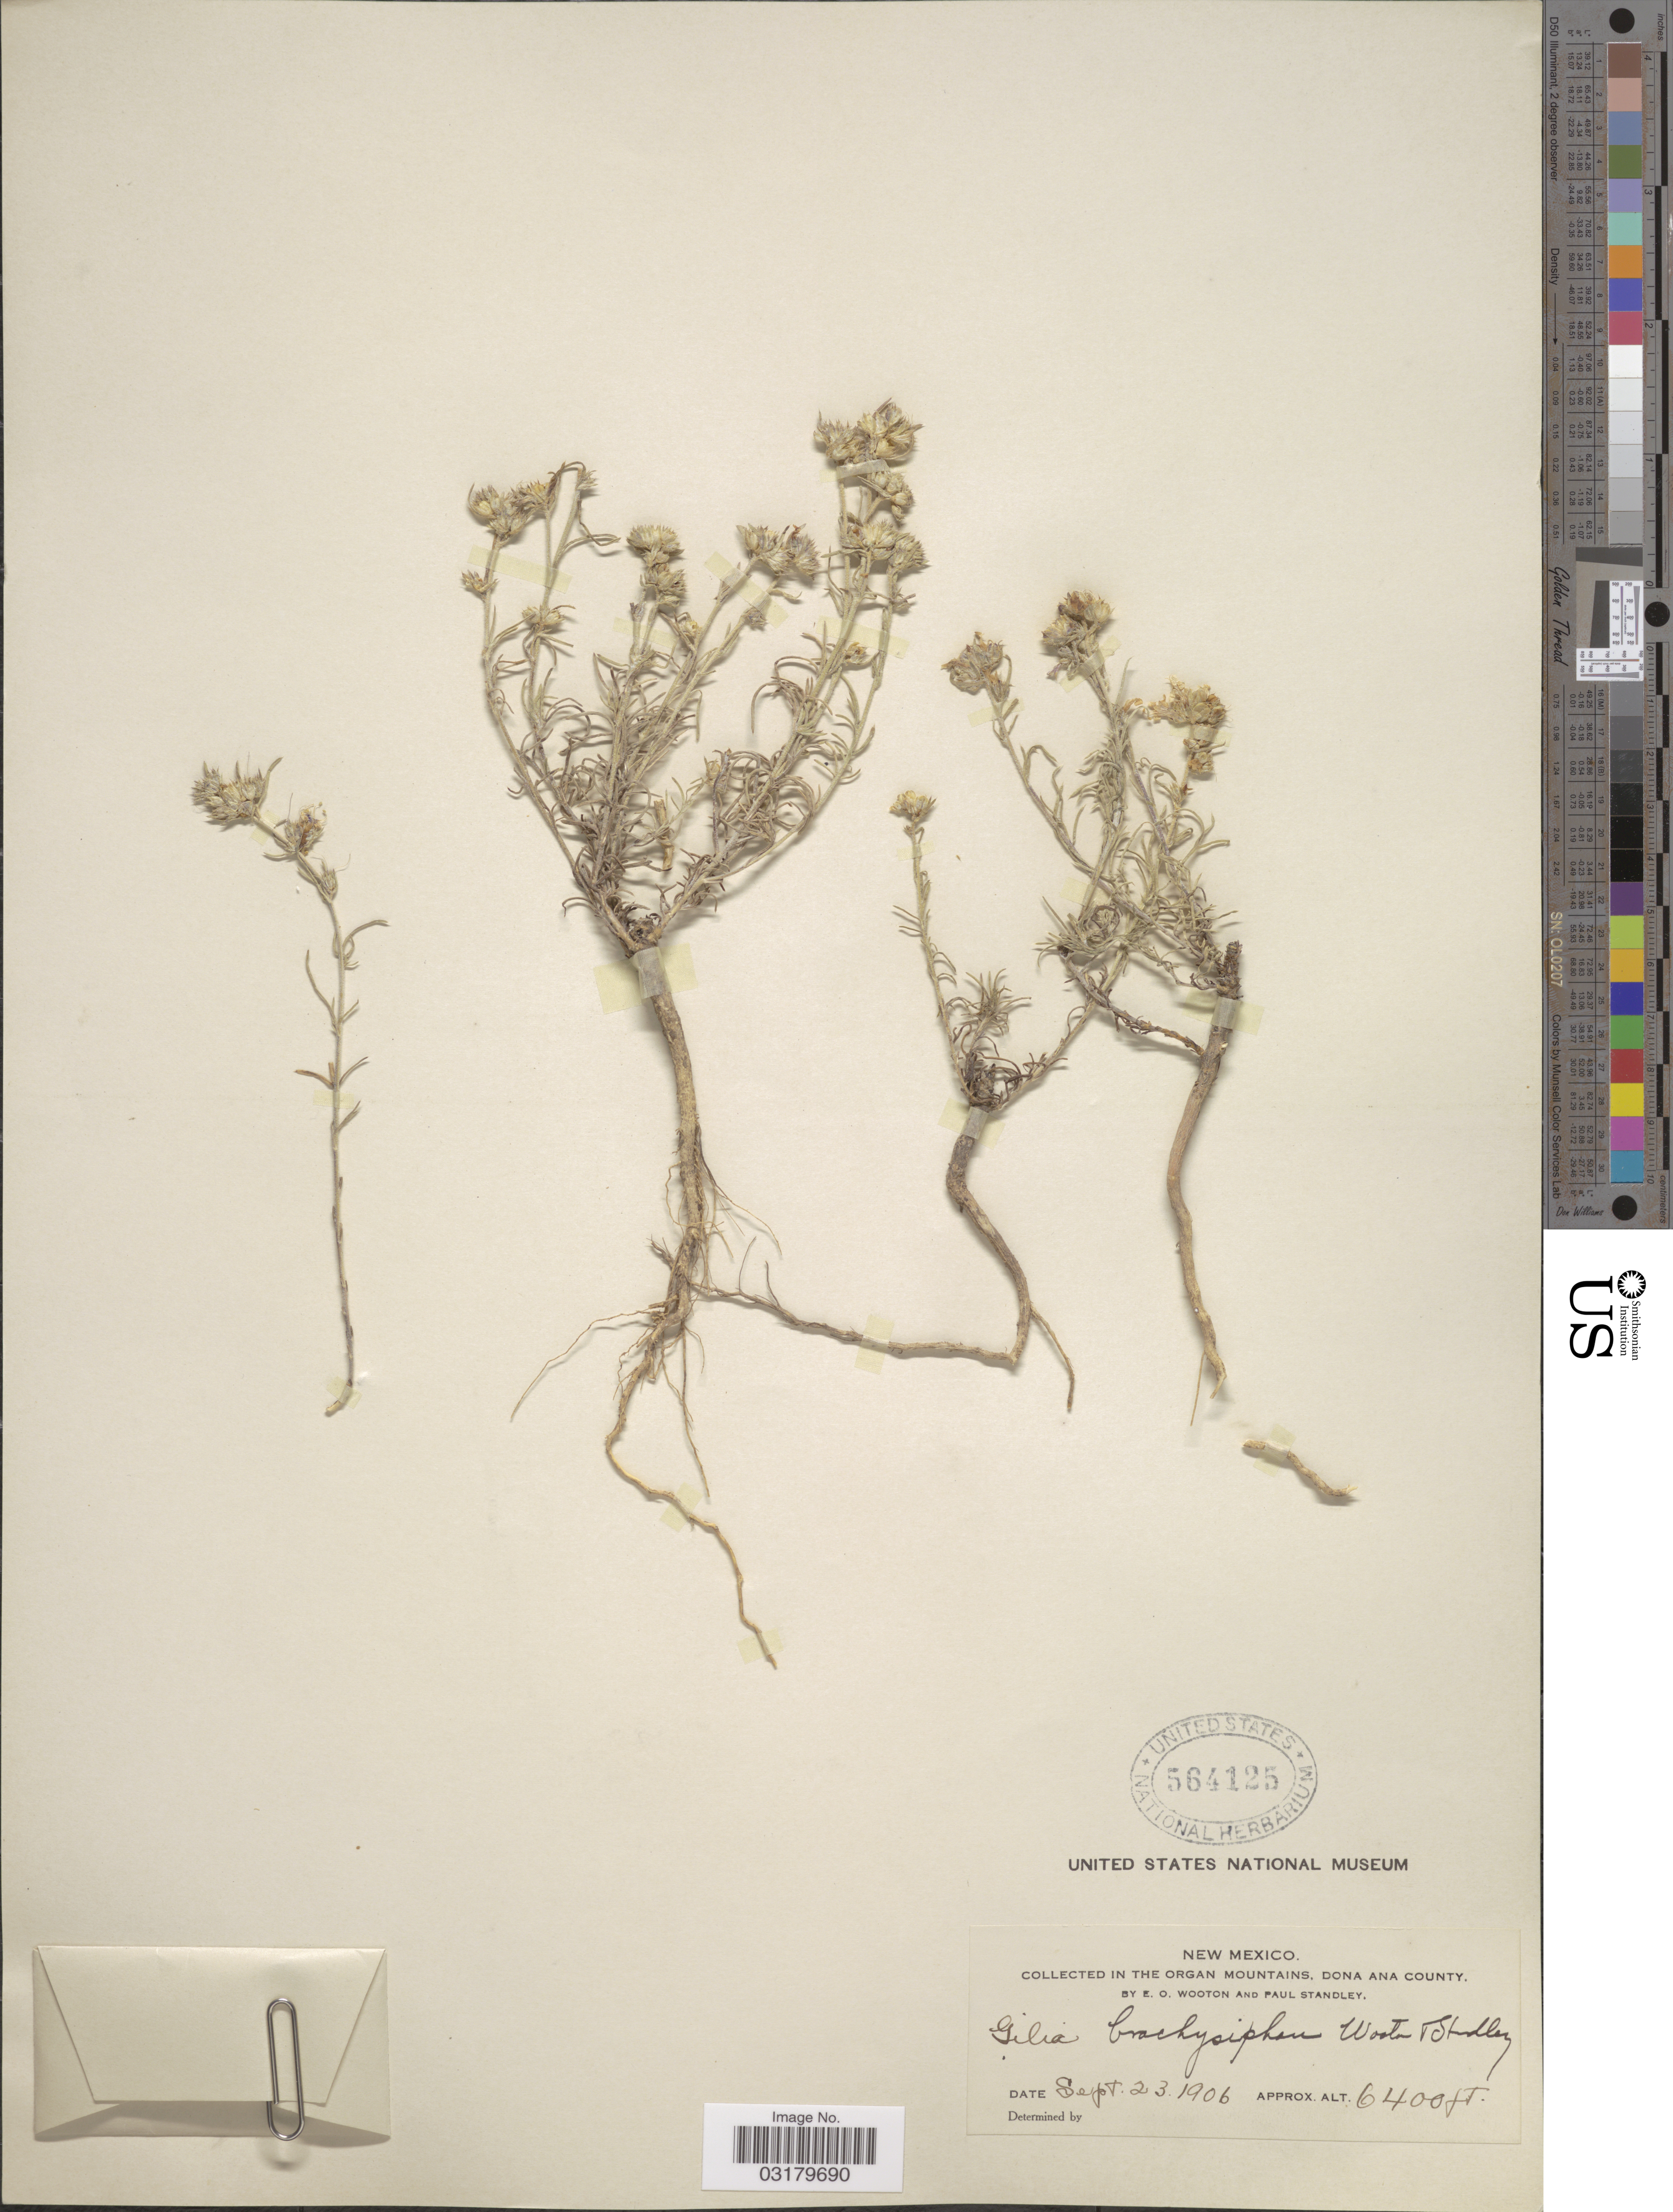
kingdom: Plantae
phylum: Tracheophyta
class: Magnoliopsida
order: Ericales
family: Polemoniaceae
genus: Ipomopsis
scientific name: Ipomopsis polyantha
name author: (Rydb.) V.E. Grant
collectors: E. O. Wooton & P. C. Standley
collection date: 1906-09-23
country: United States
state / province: New Mexico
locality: In the Organ Mountains, Dona Ana Co.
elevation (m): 1951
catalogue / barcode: US 564125